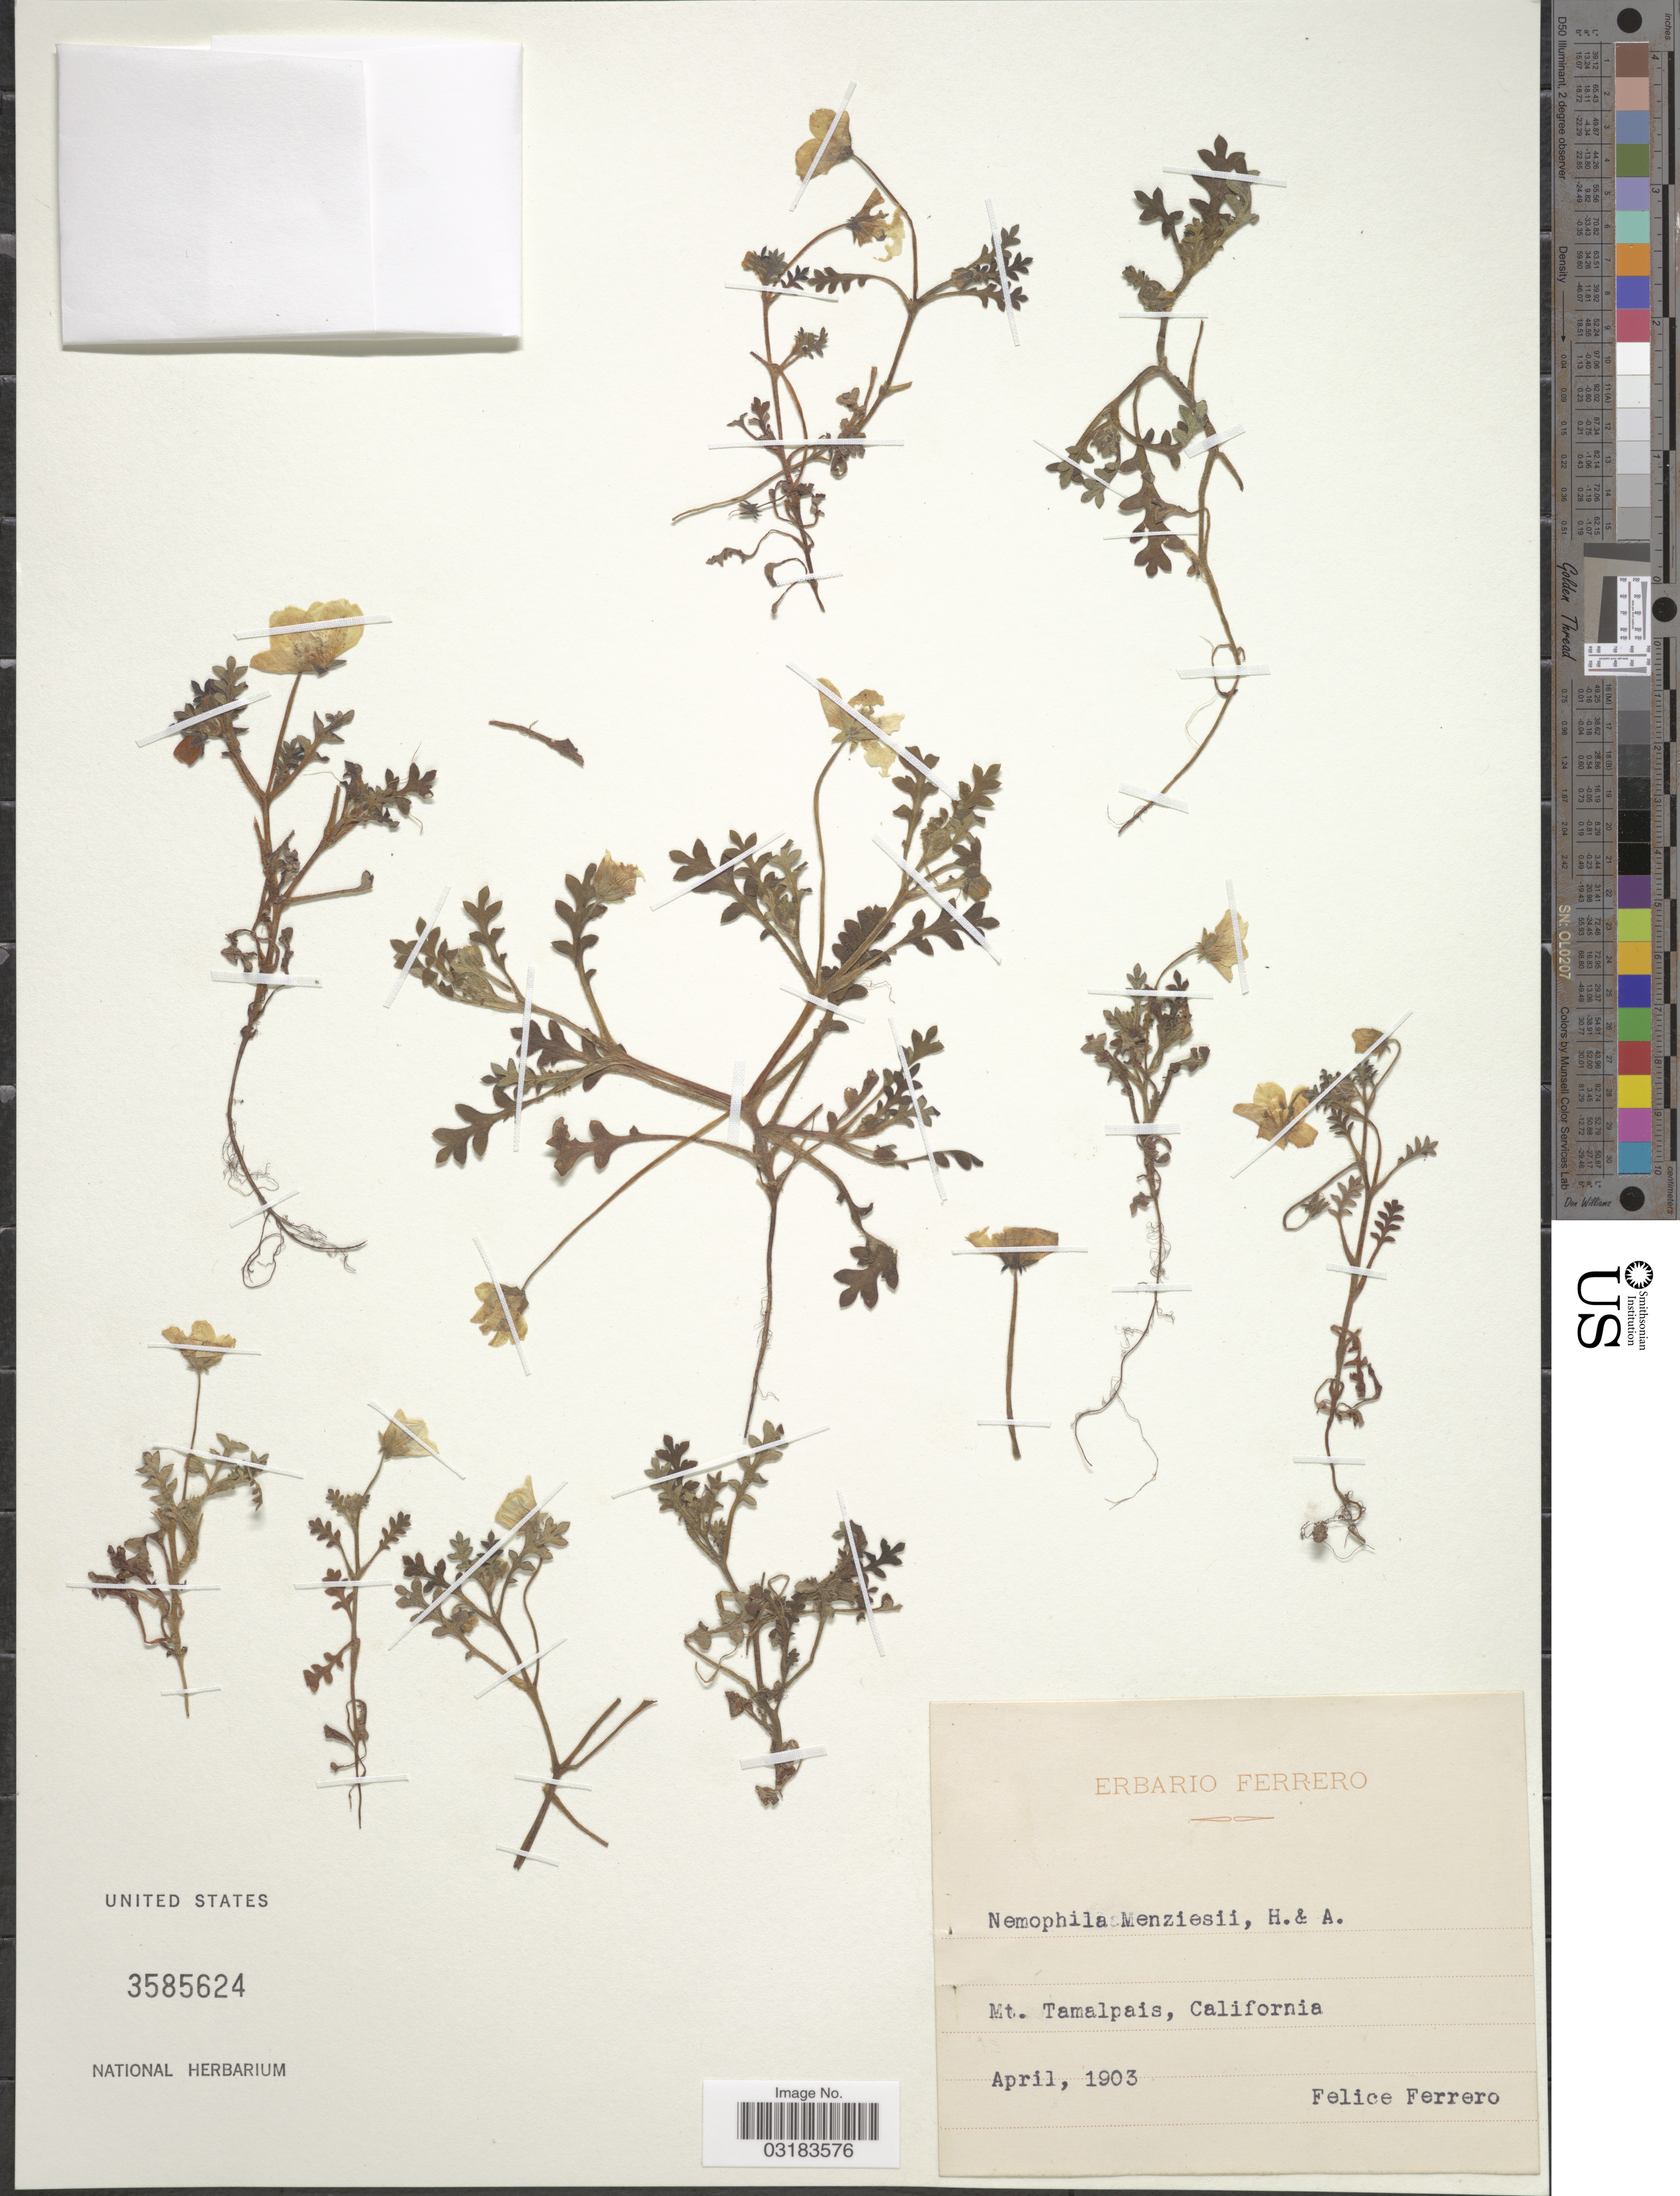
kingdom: Plantae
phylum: Tracheophyta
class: Magnoliopsida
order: Boraginales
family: Hydrophyllaceae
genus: Nemophila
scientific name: Nemophila menziesii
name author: Hook. & Arn.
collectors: F. Ferrero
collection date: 1903-04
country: United States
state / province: California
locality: Mt. Tamalpais.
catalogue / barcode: US 3585624